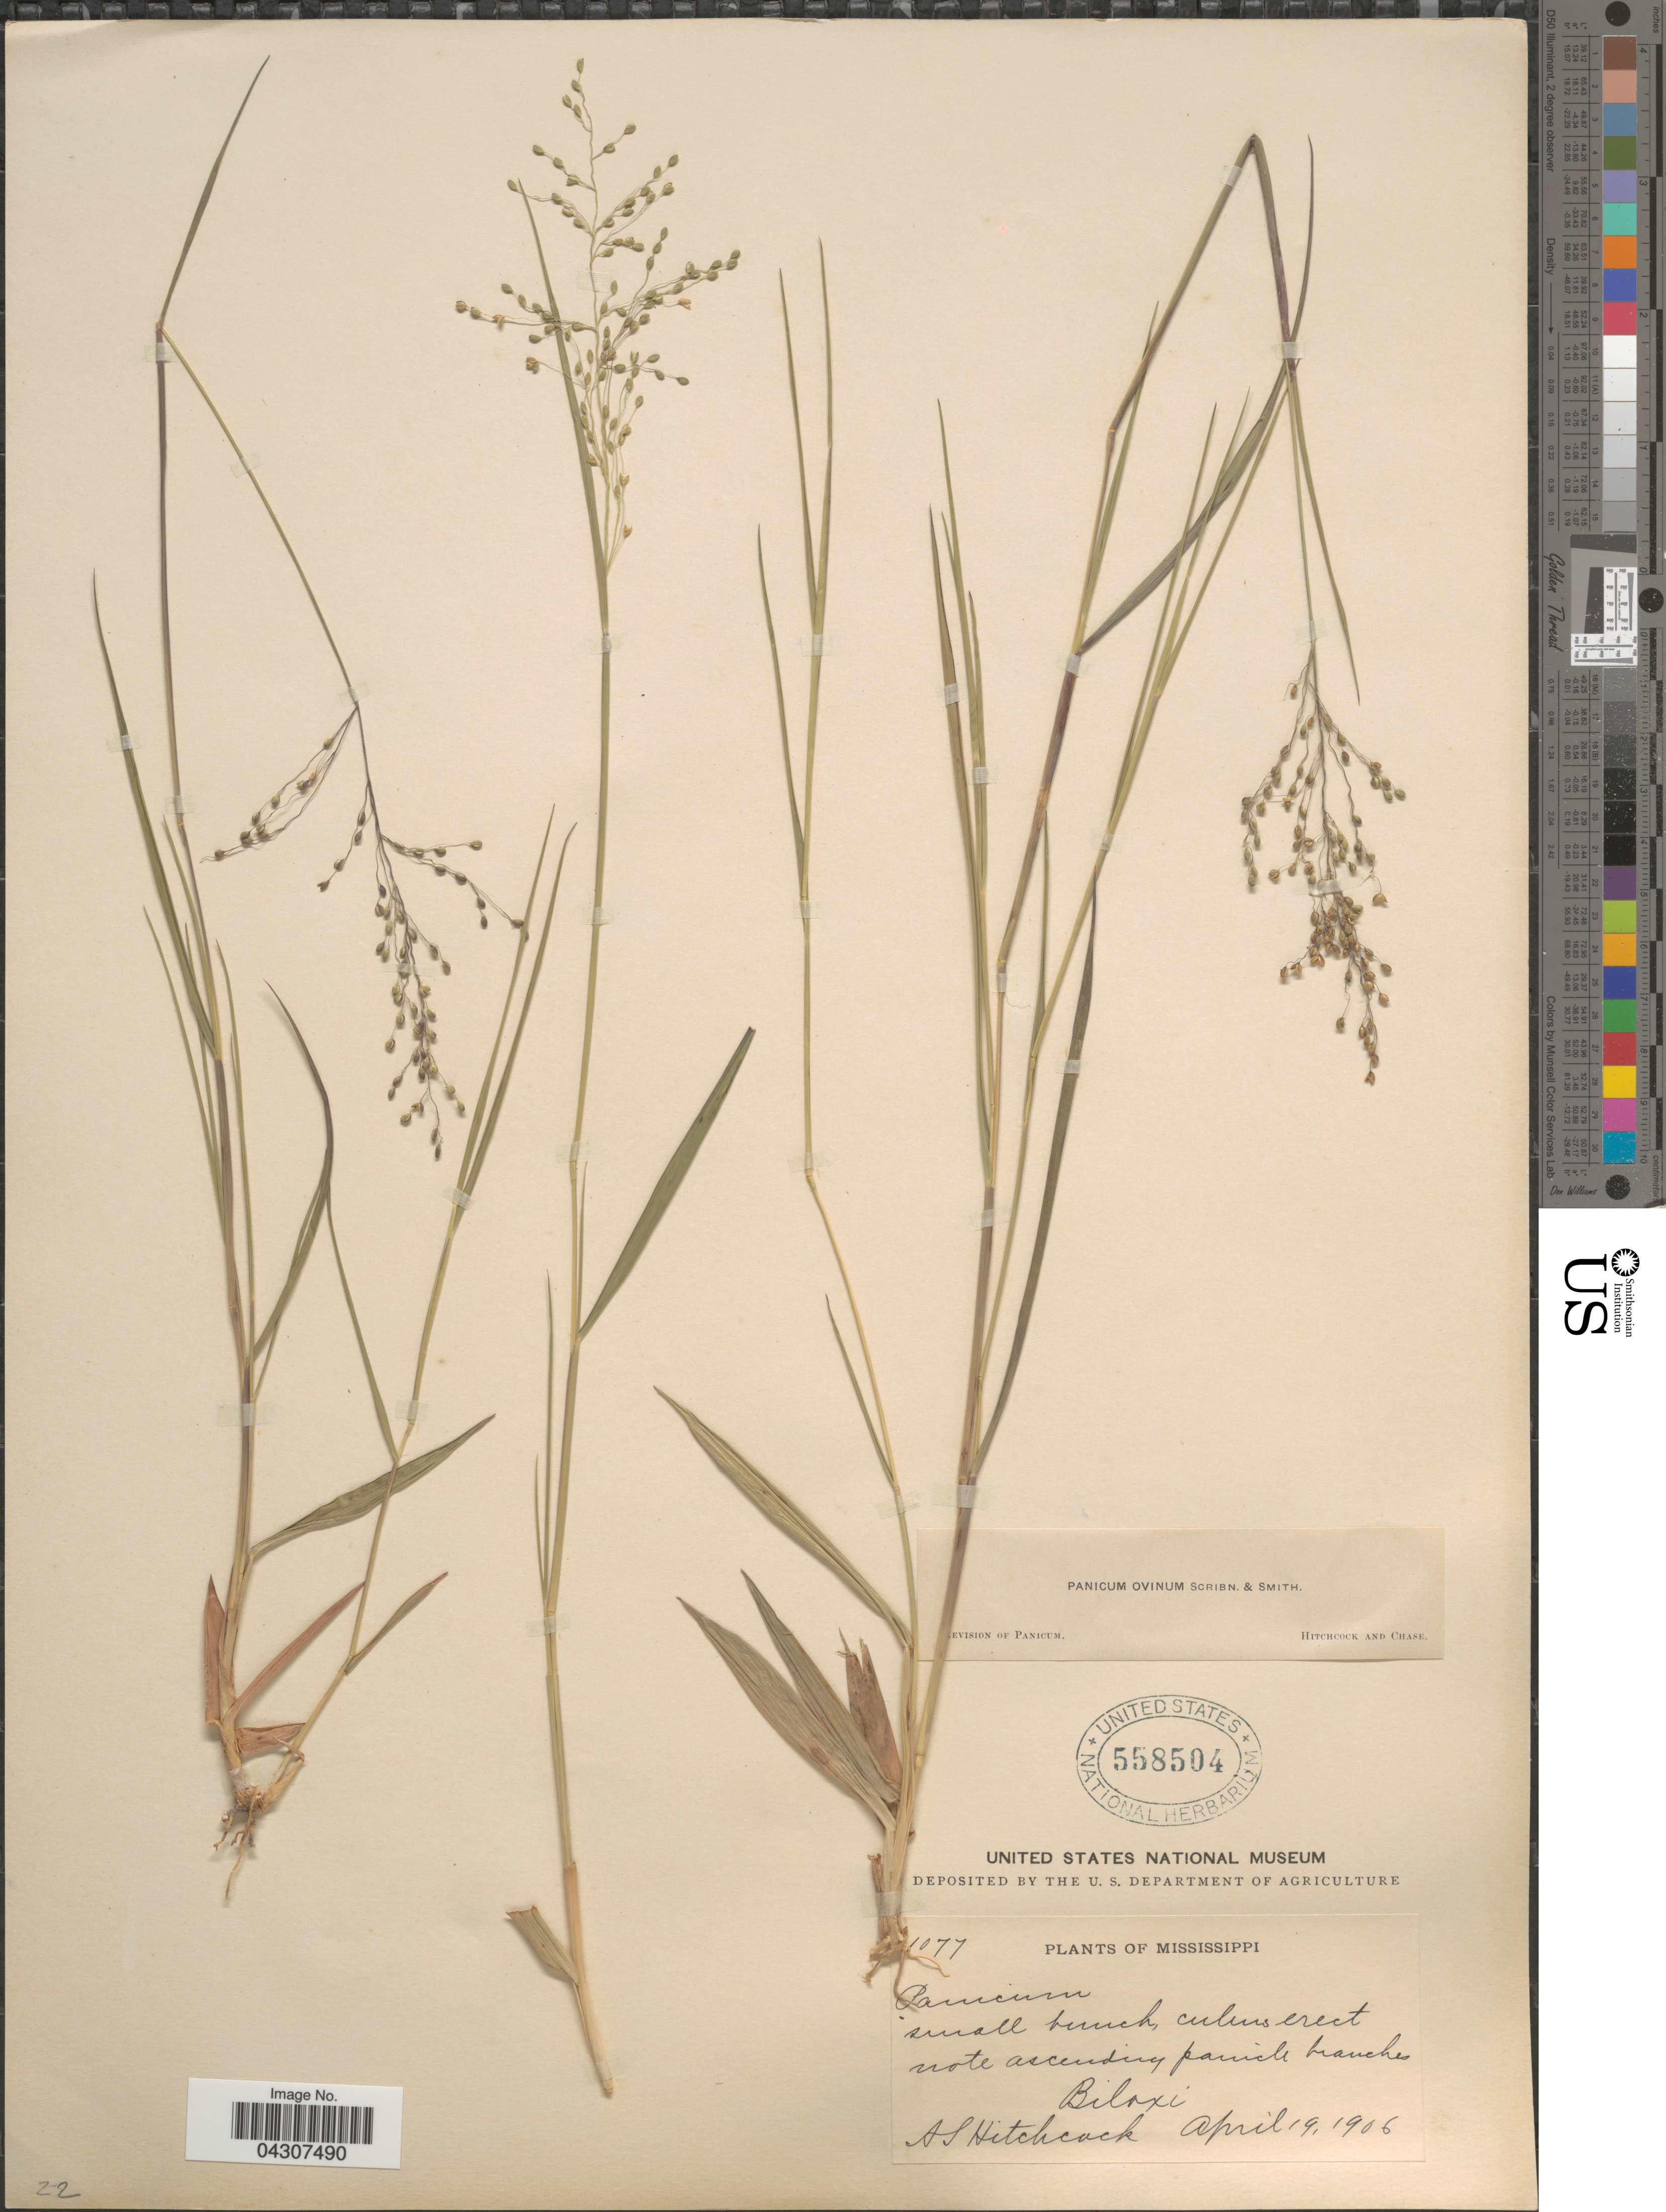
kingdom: Plantae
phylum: Tracheophyta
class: Liliopsida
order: Poales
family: Poaceae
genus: Dichanthelium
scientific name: Dichanthelium aciculare var. aciculare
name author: (Desv. ex Poir.) Gould & C.A. Clark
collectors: A. S. Hitchcock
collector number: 1077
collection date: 1906-04-19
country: United States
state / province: Mississippi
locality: Biloxi.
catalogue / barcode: US 558504